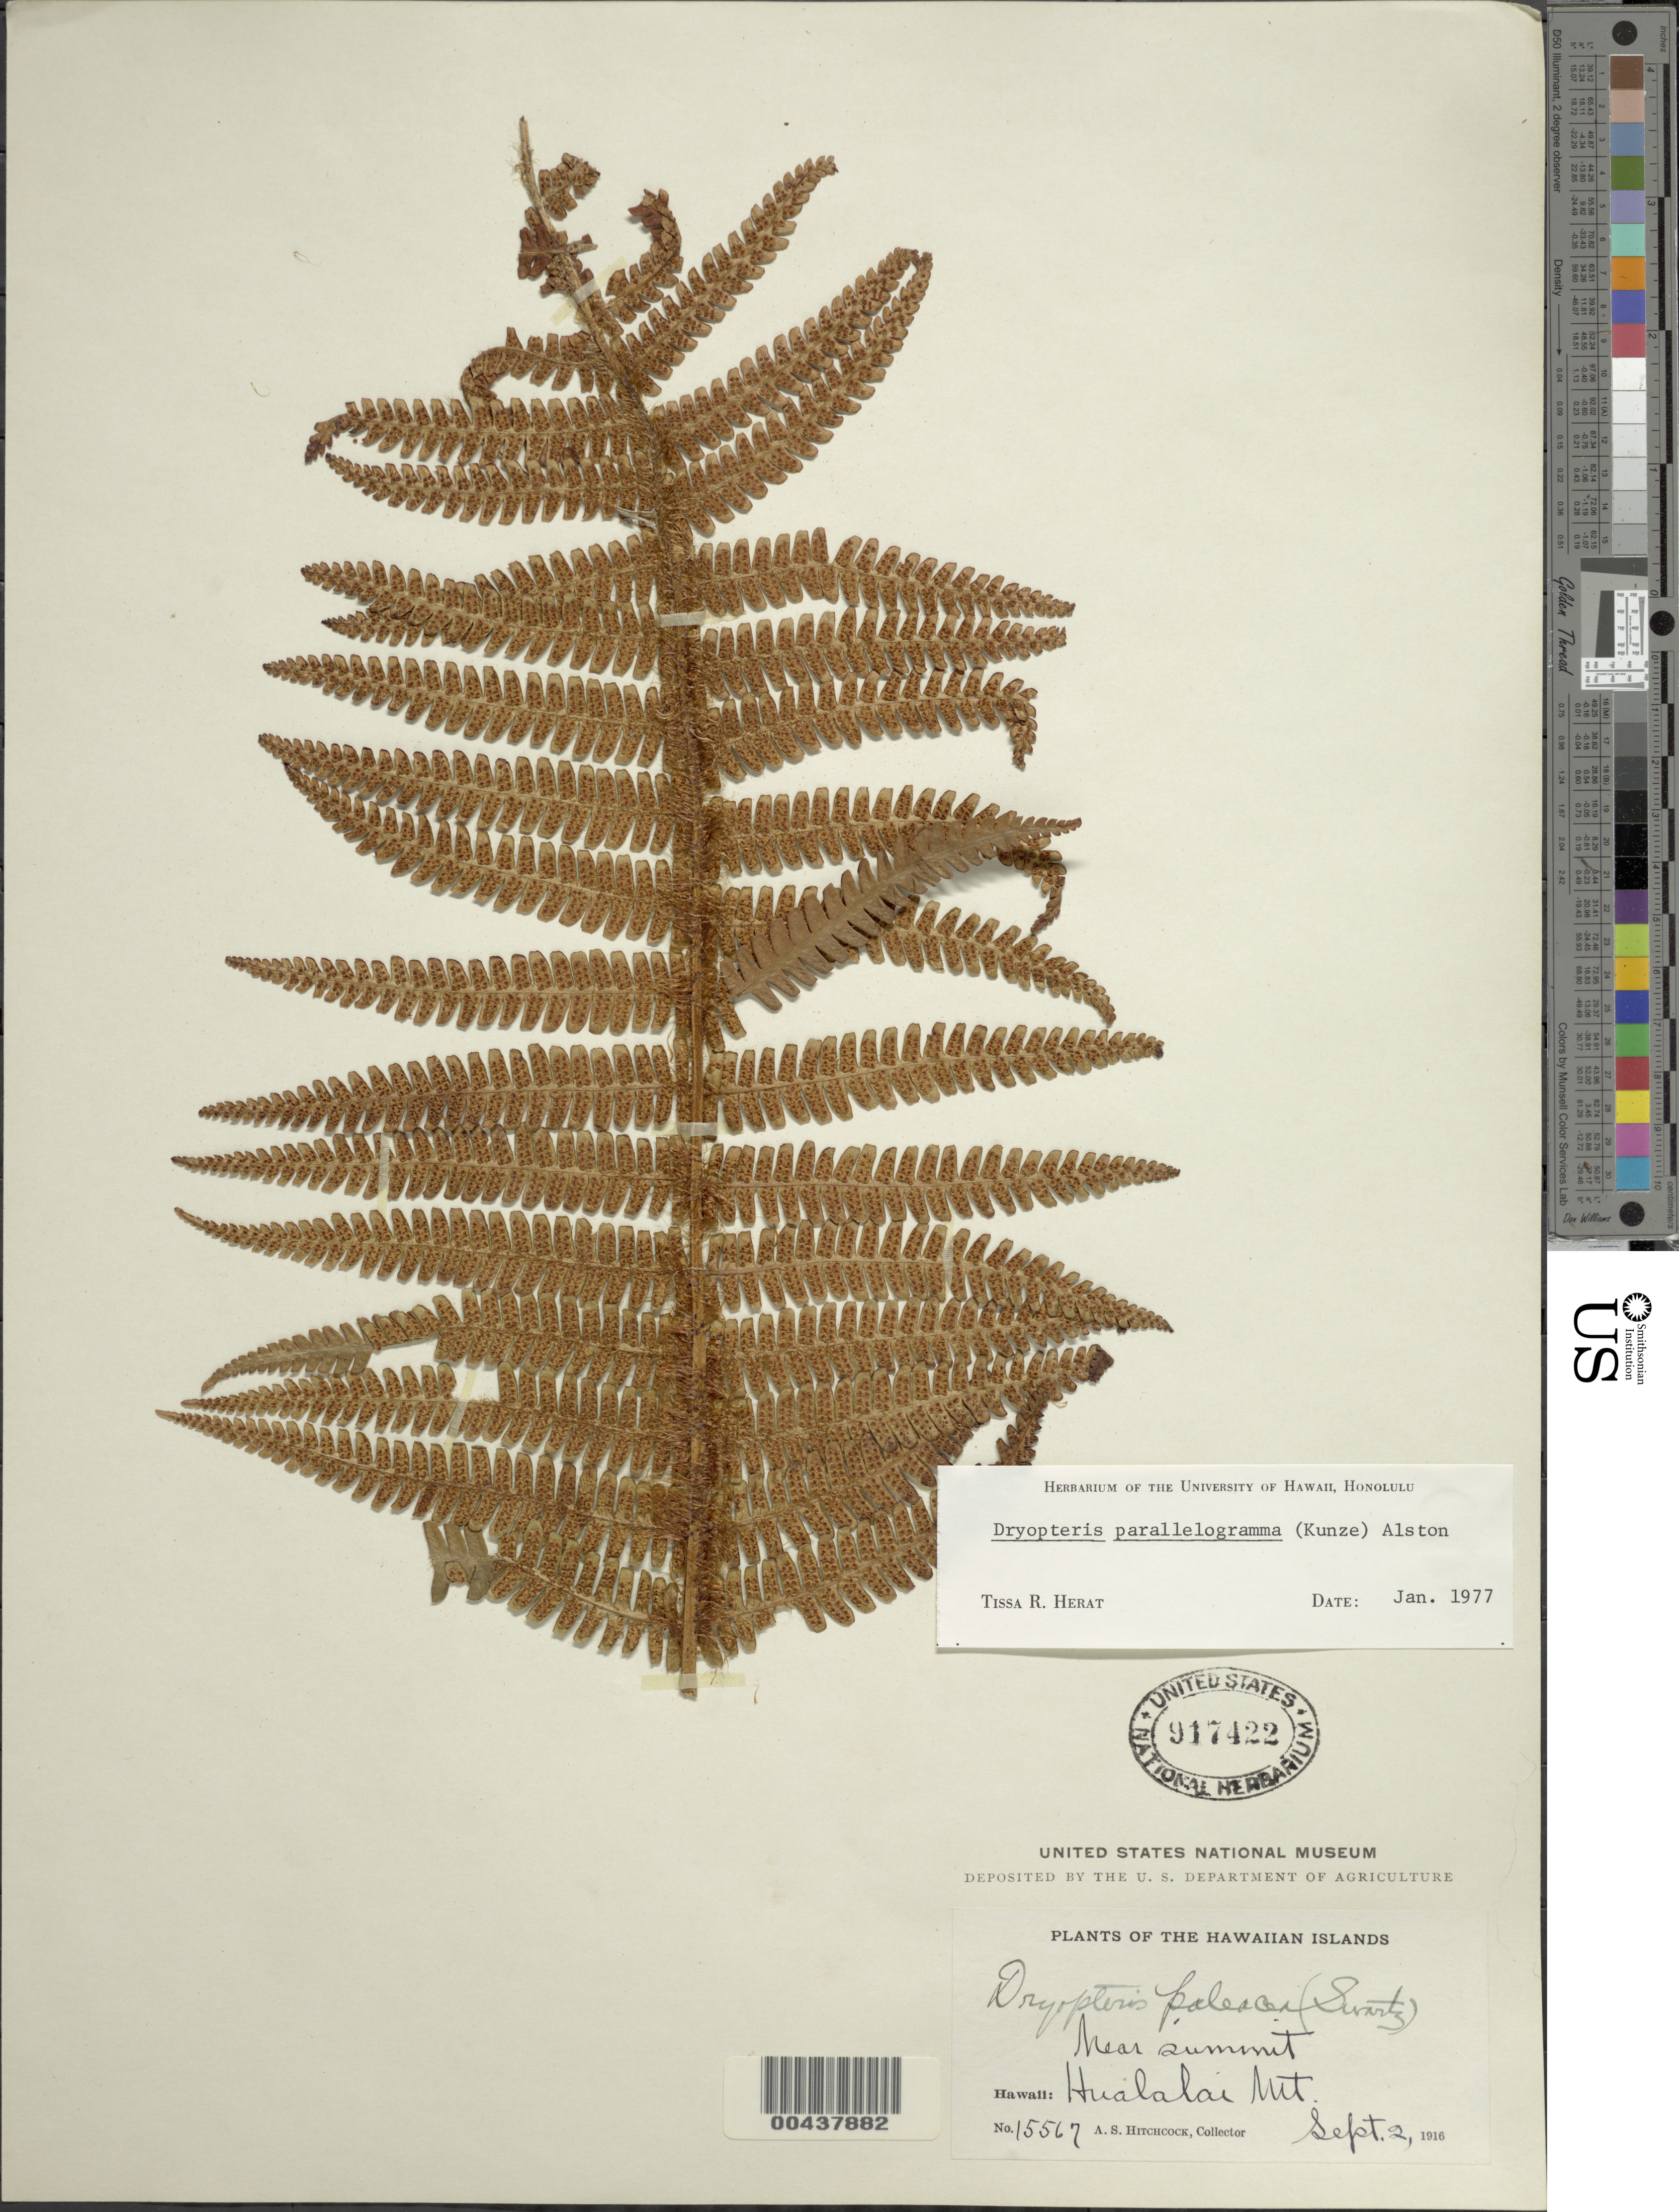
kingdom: Plantae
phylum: Tracheophyta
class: Polypodiopsida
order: Polypodiales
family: Dryopteridaceae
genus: Dryopteris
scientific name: Dryopteris wallichiana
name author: (Spreng.) Hyl.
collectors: A. S. Hitchcock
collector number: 15567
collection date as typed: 2 Sep 1916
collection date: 1916-09-02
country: United States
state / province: Hawaii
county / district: Hawaii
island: Hawaii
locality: Hualalai Mt., near summit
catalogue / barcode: US 917422